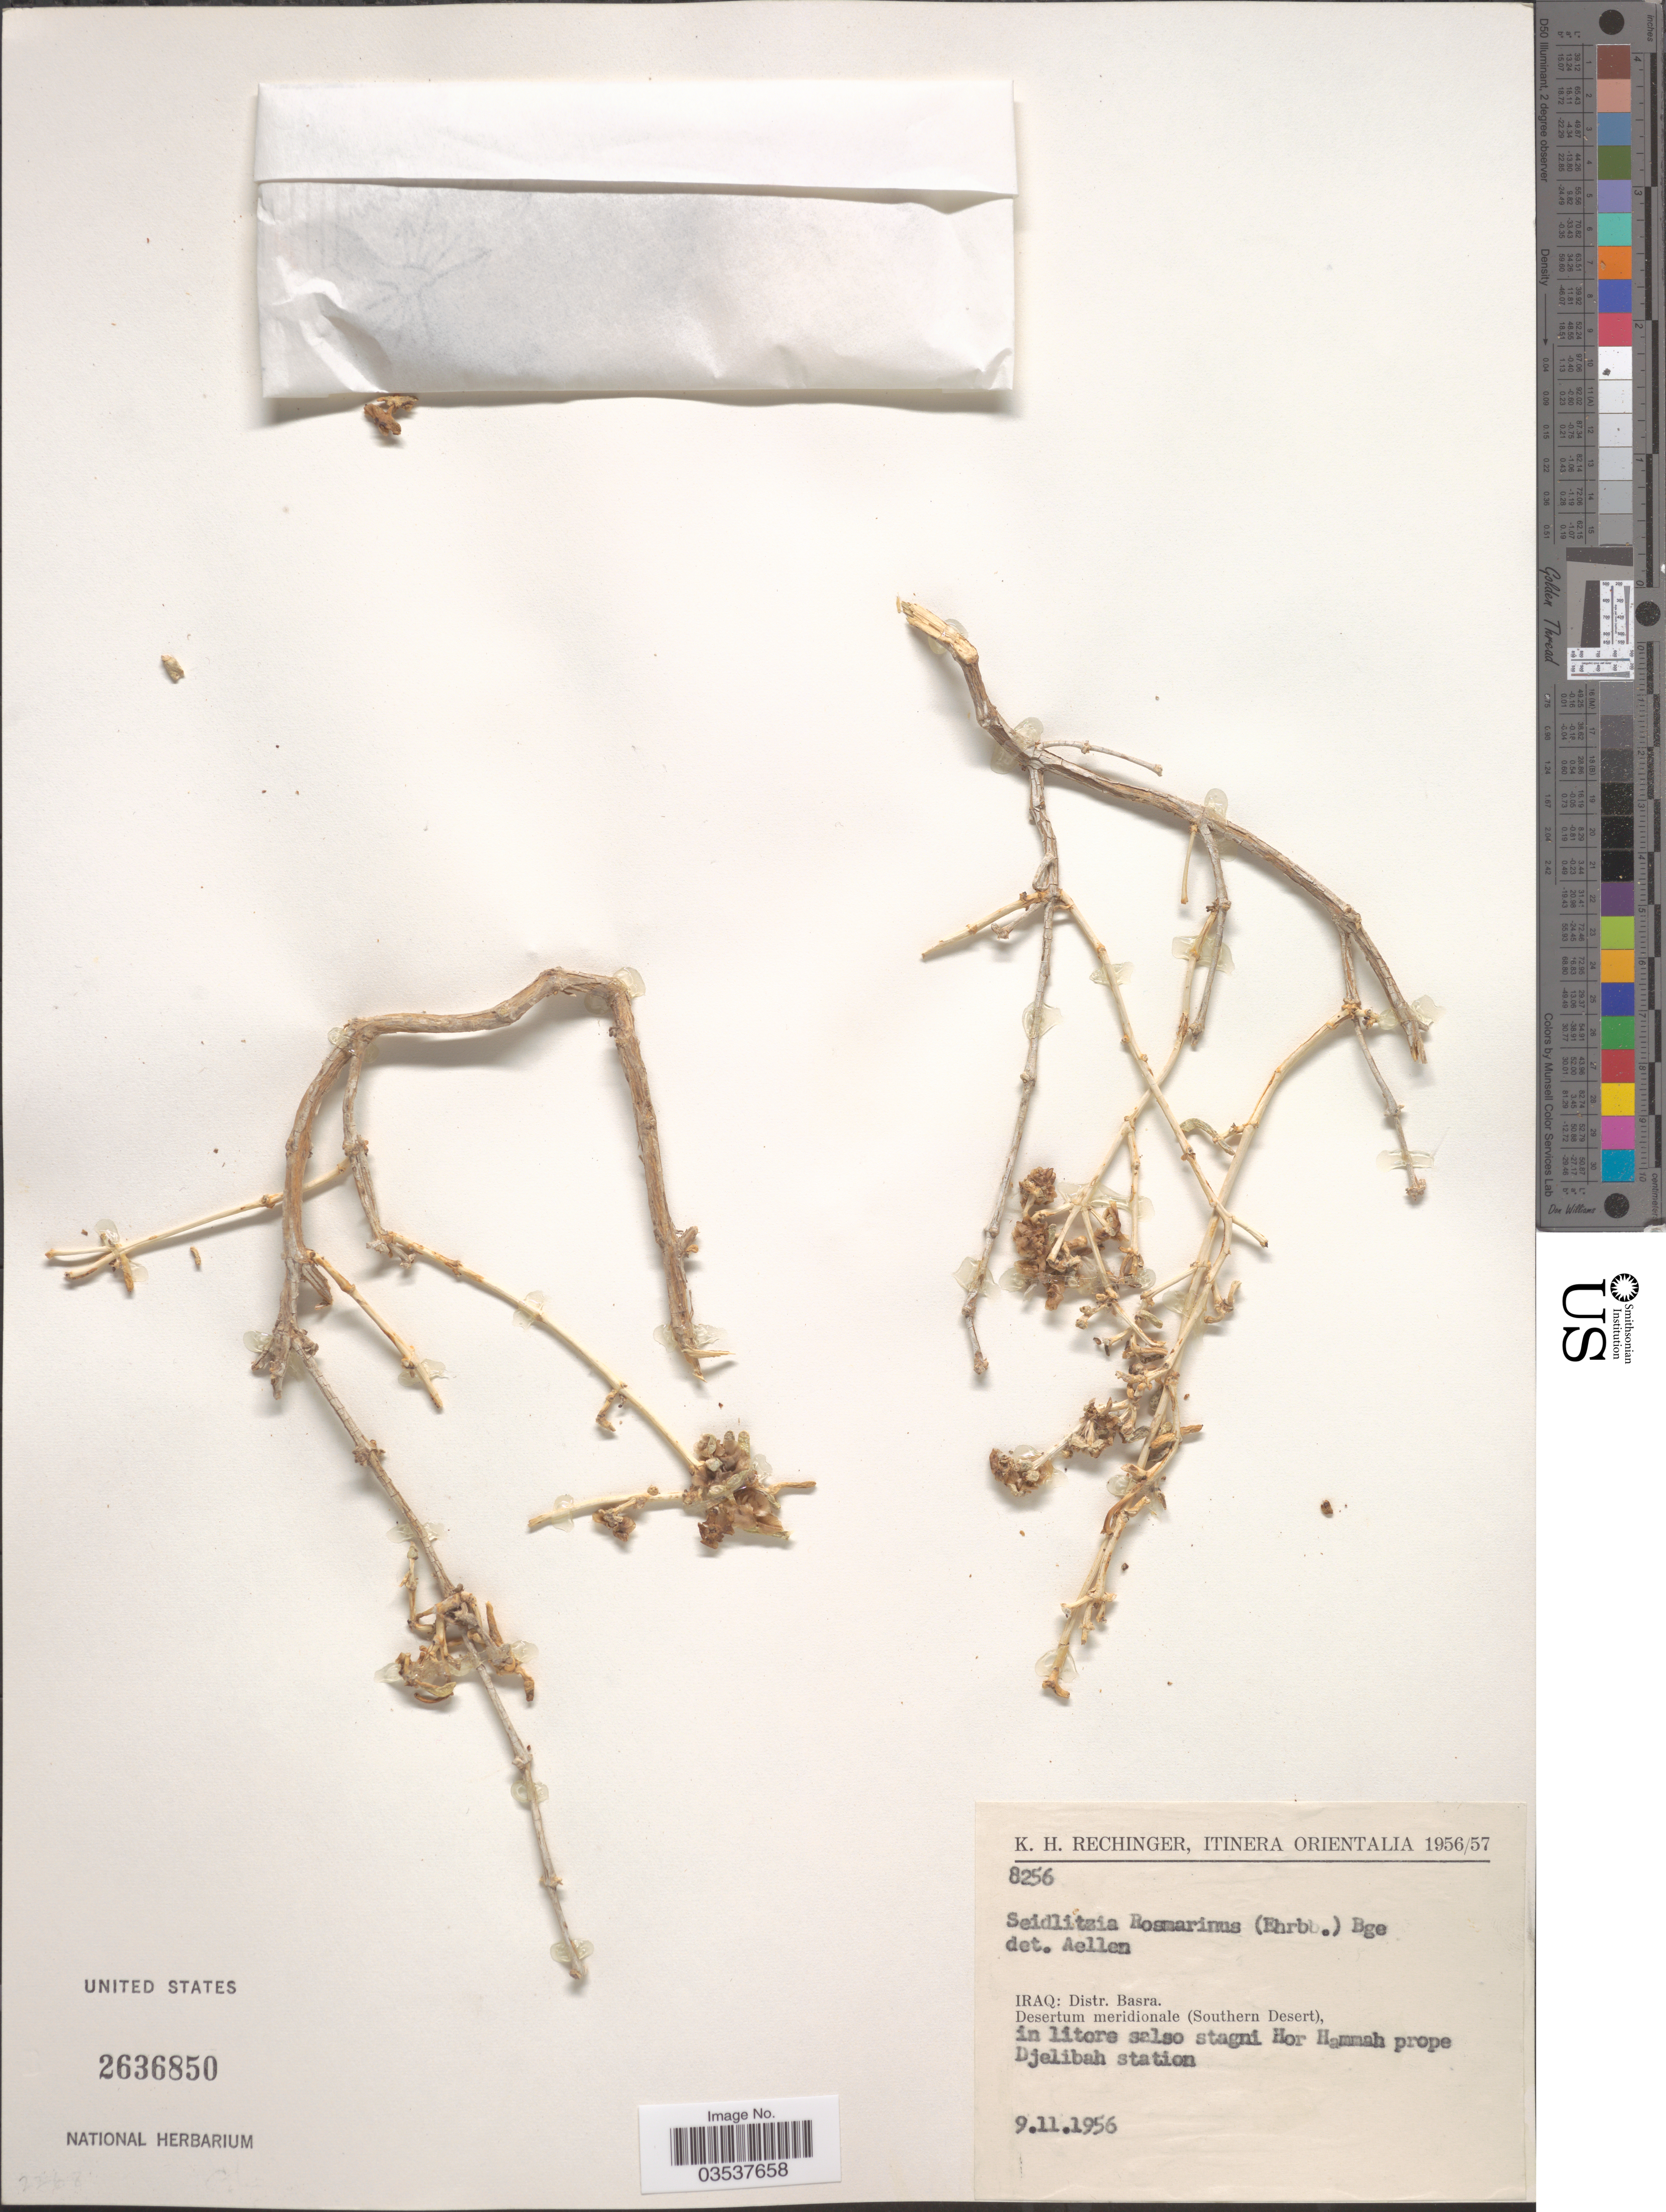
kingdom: Plantae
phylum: Tracheophyta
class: Magnoliopsida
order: Caryophyllales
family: Amaranthaceae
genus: Soda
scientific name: Soda rosmarinus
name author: (Bunge ex Boiss.) Akhani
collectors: K. H. Rechinger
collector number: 8256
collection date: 1956-11-09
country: Iraq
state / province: Al Basrah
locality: Itinera Orientalia. Distr. Basra. Desertum meridionale (Southern Desert), in litore salso stagni Hor Hammah prope Djelibah station.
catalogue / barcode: US 2636850